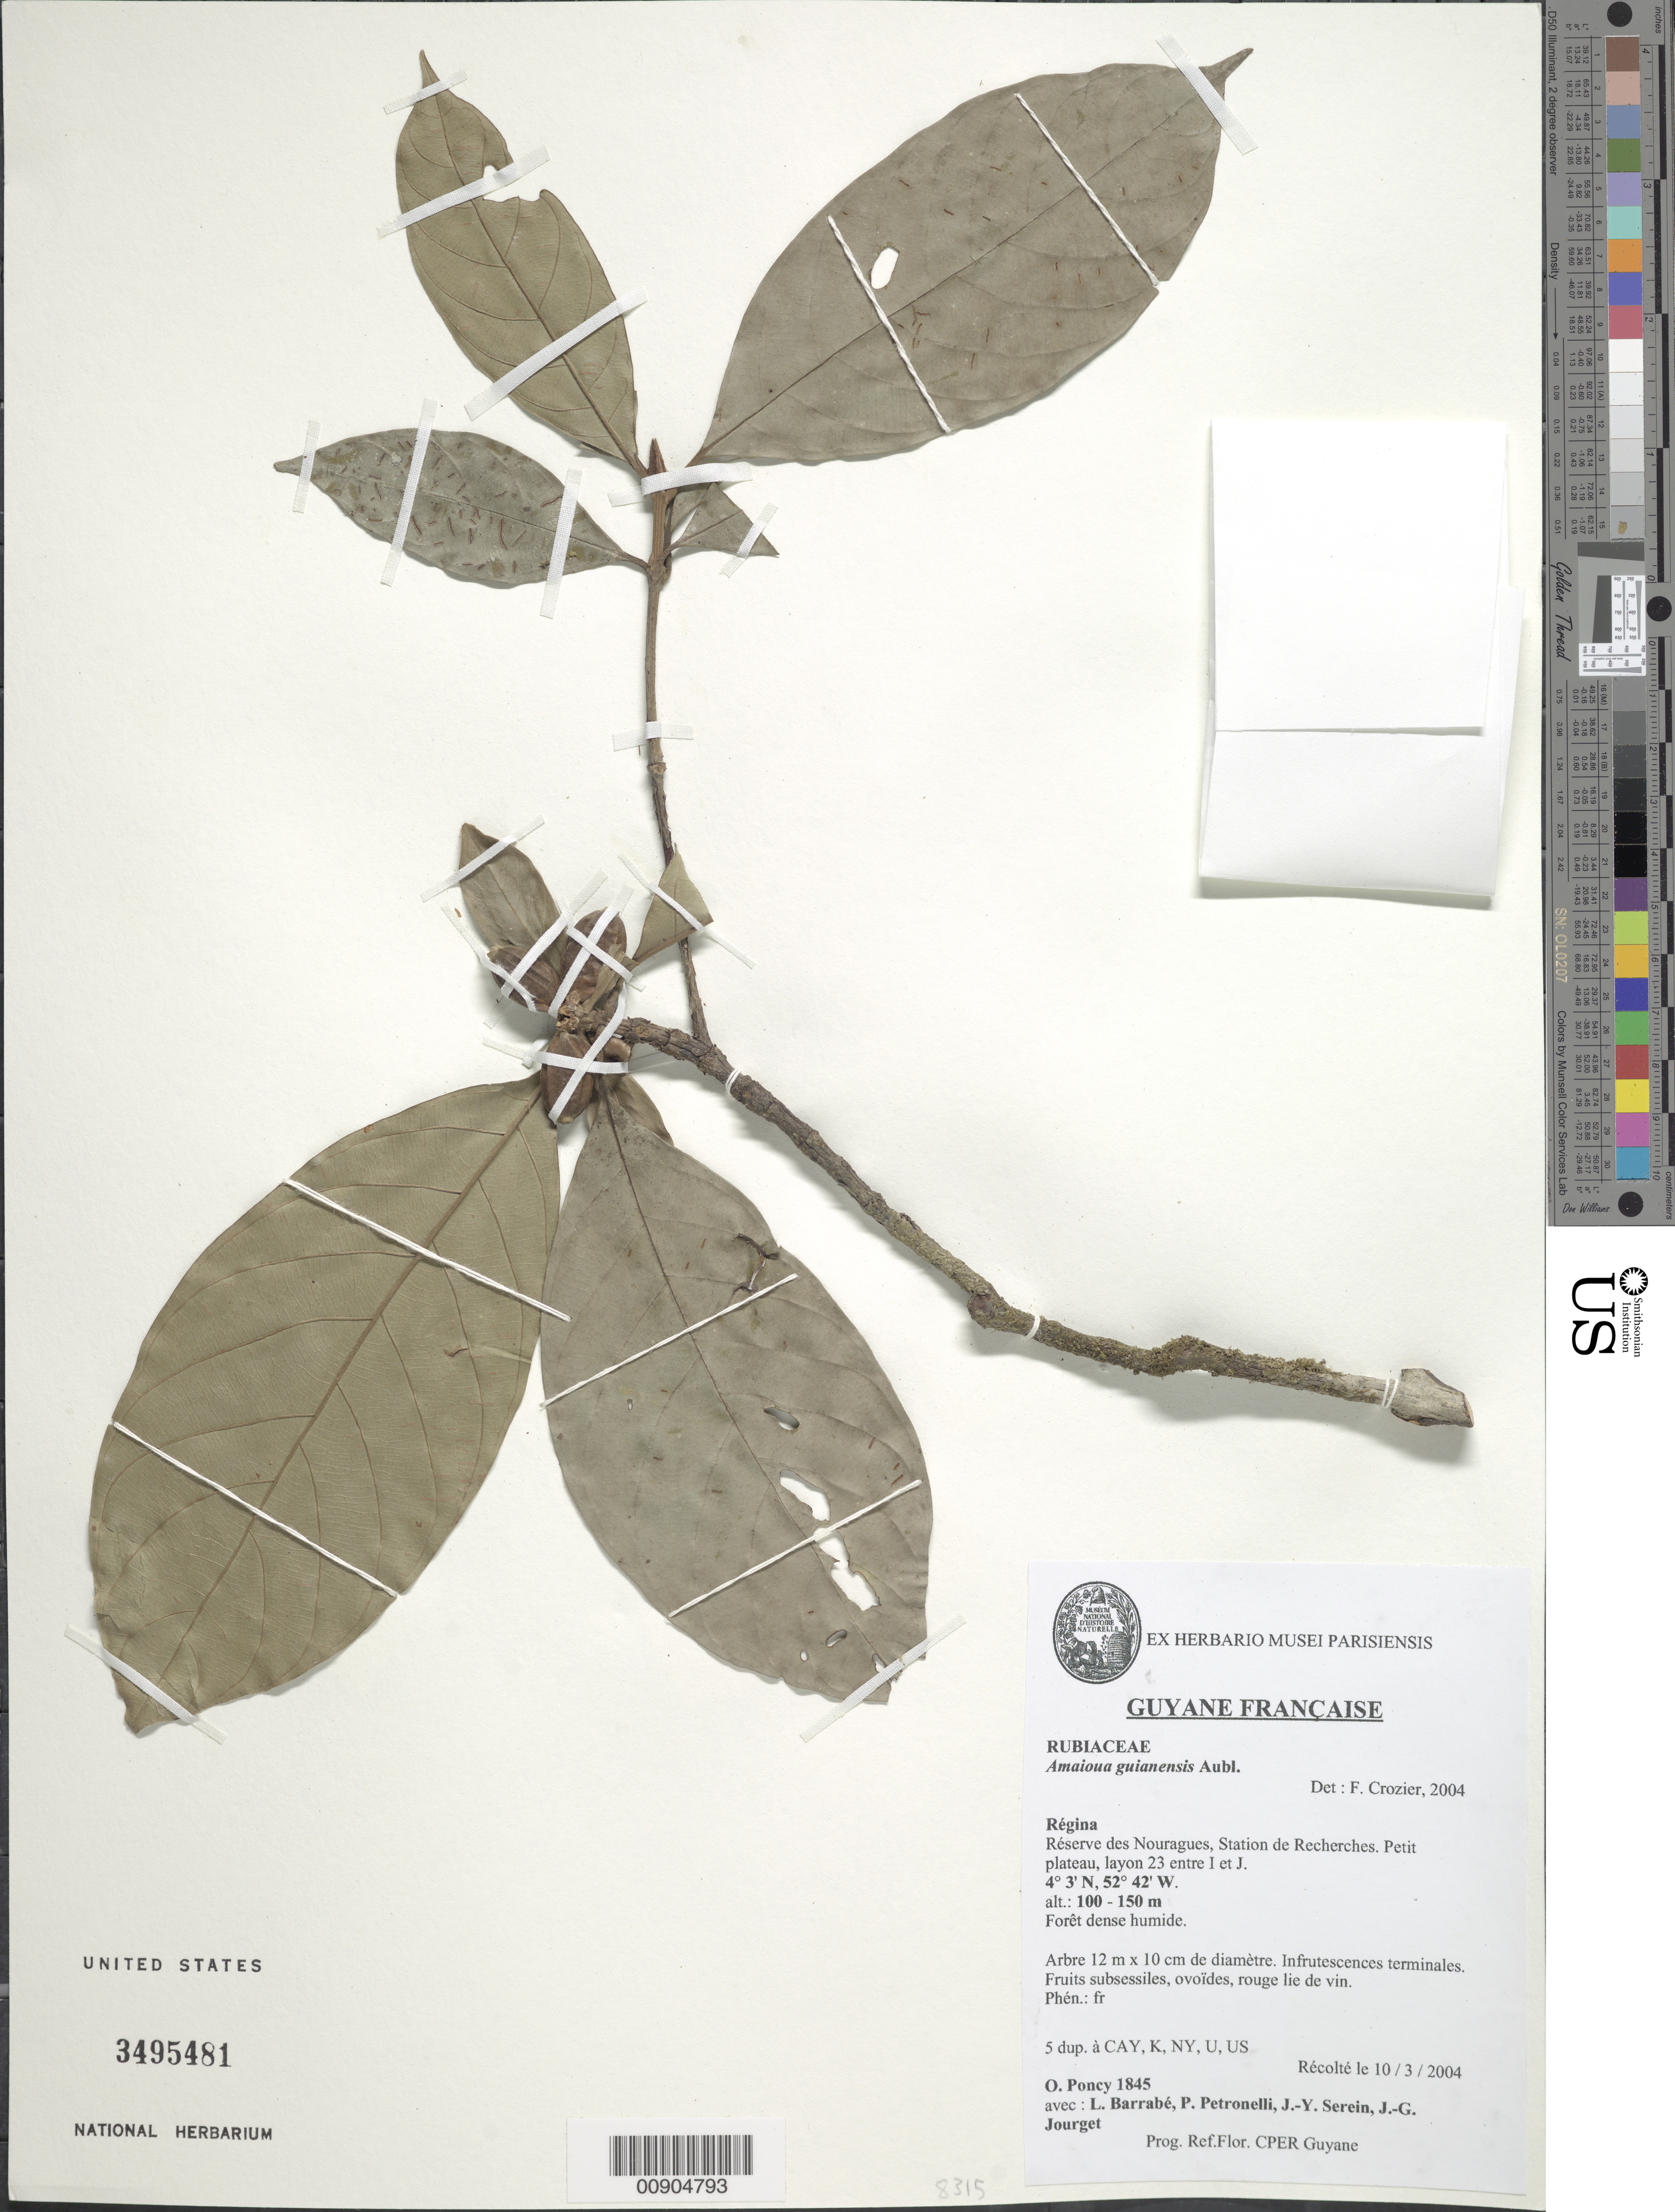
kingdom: Plantae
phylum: Tracheophyta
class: Magnoliopsida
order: Gentianales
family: Rubiaceae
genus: Amaioua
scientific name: Amaioua guianensis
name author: Aubl.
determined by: Crozier, F.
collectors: O. Poncy, L. Barrabé, P. Petronelli, J. Serein & J. Jourget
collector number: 1845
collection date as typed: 10-Mar-04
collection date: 2004-03-10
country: French Guiana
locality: Régina, Réserve des Nouragues, Station de Recherches. Petit plateau, layon 23 entre I et J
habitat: Forêt dense humide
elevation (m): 100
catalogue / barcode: US 3495481